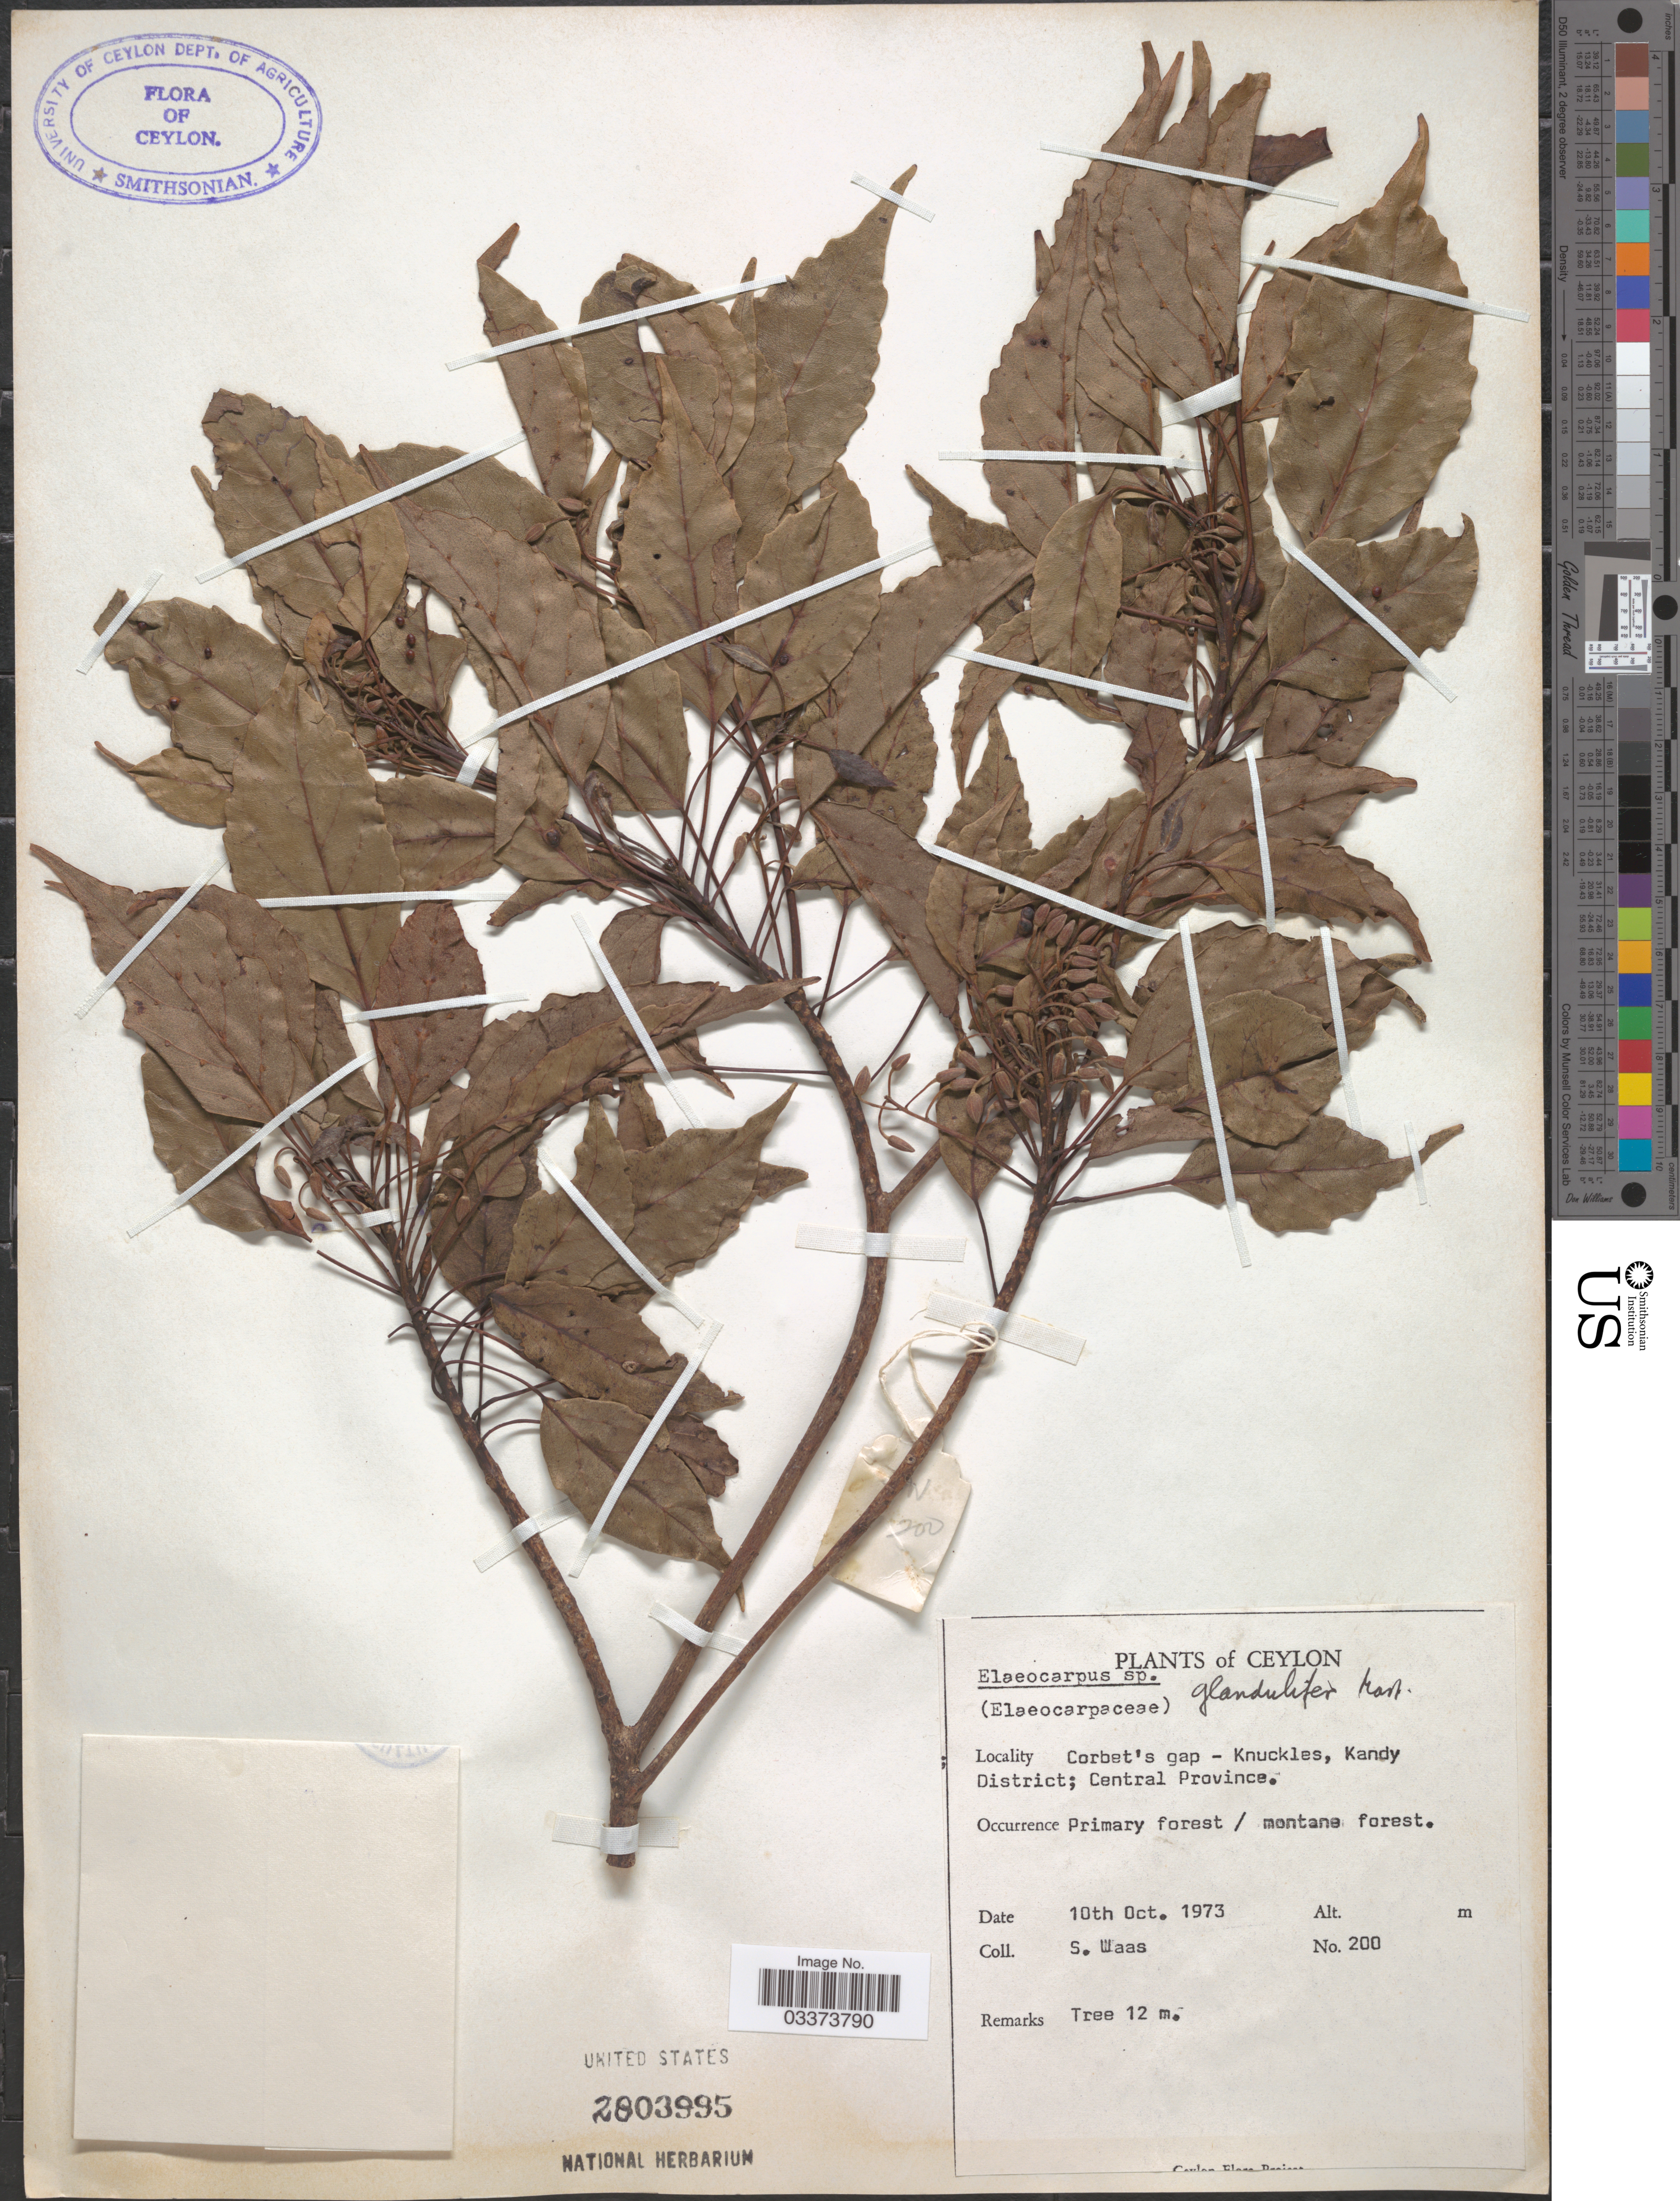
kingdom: Plantae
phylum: Tracheophyta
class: Magnoliopsida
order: Oxalidales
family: Elaeocarpaceae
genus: Elaeocarpus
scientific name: Elaeocarpus glandulifer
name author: (Hook. ex Wight) Mast.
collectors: S. Waas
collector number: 200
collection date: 1973-10-10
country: Sri Lanka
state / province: Central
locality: Corbet's gap - Knuckles, Kandy District.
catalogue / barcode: US 2803995